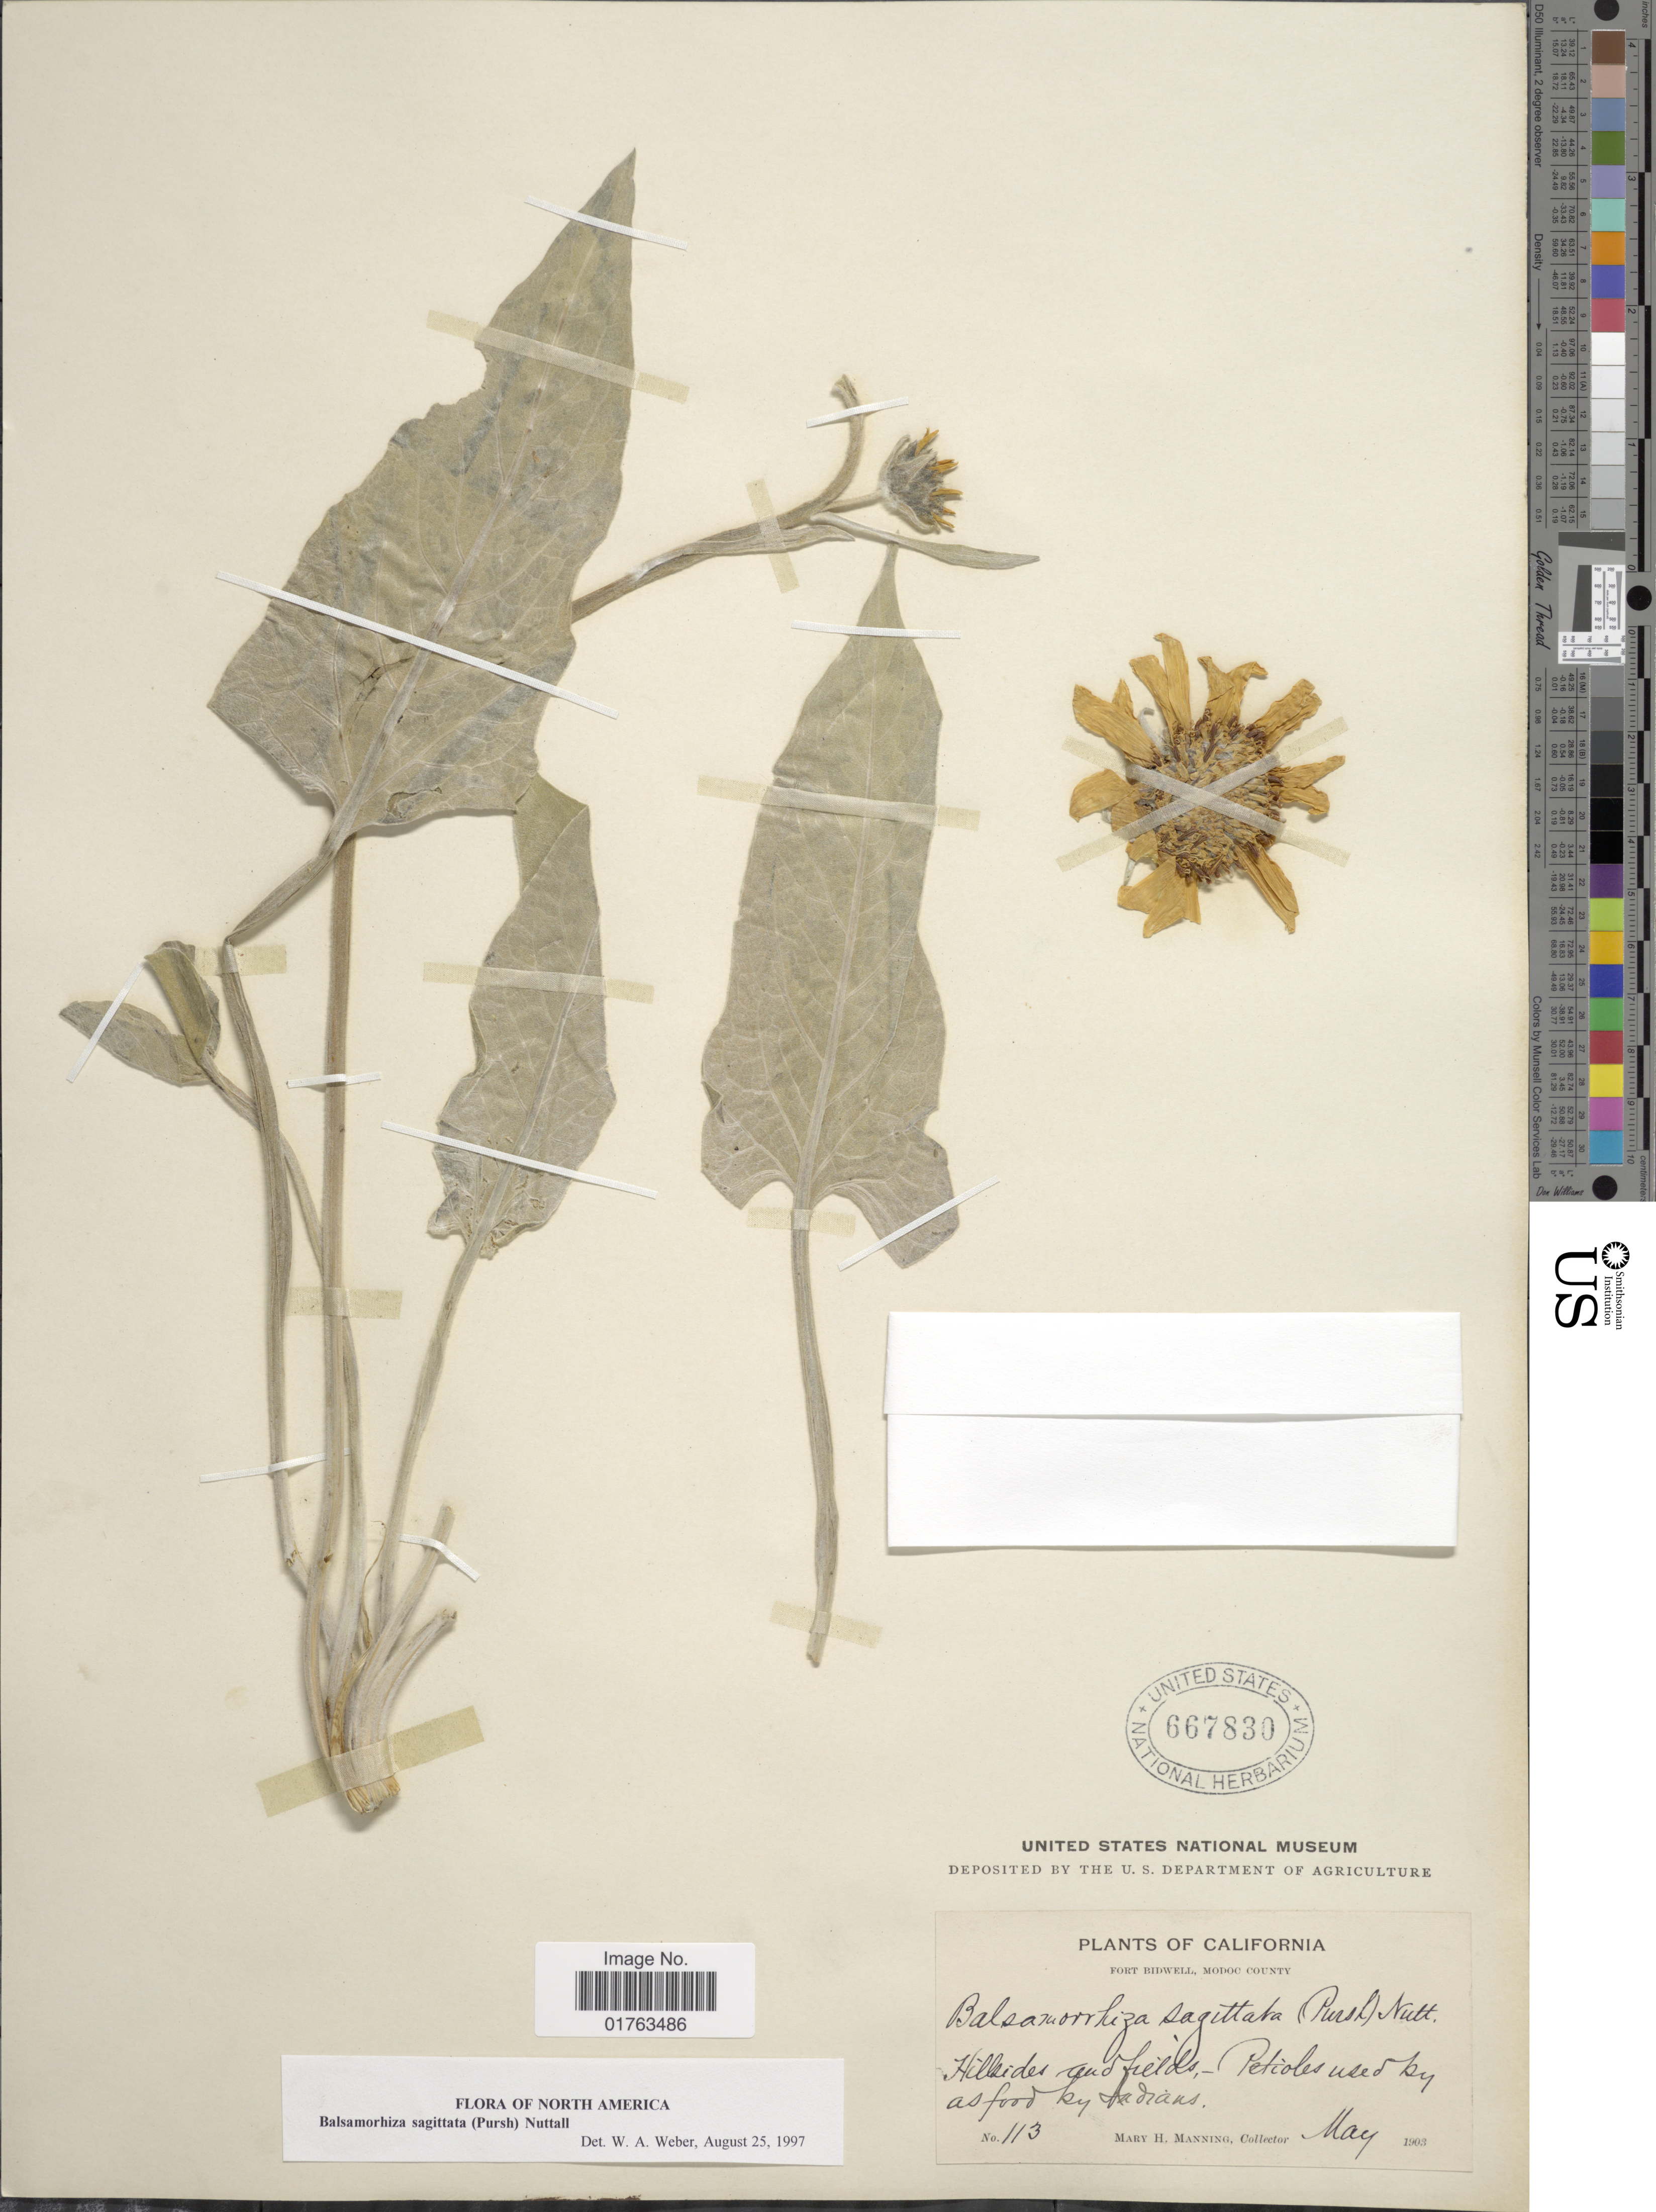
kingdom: Plantae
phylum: Tracheophyta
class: Magnoliopsida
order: Asterales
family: Asteraceae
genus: Balsamorhiza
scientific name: Balsamorhiza sagittata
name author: (Pursh) Nutt.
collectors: M. Manning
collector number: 113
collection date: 1903-05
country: United States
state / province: California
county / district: Modoc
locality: Fort Bidwell, Modoc County, Hillsides and fields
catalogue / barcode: US 667830